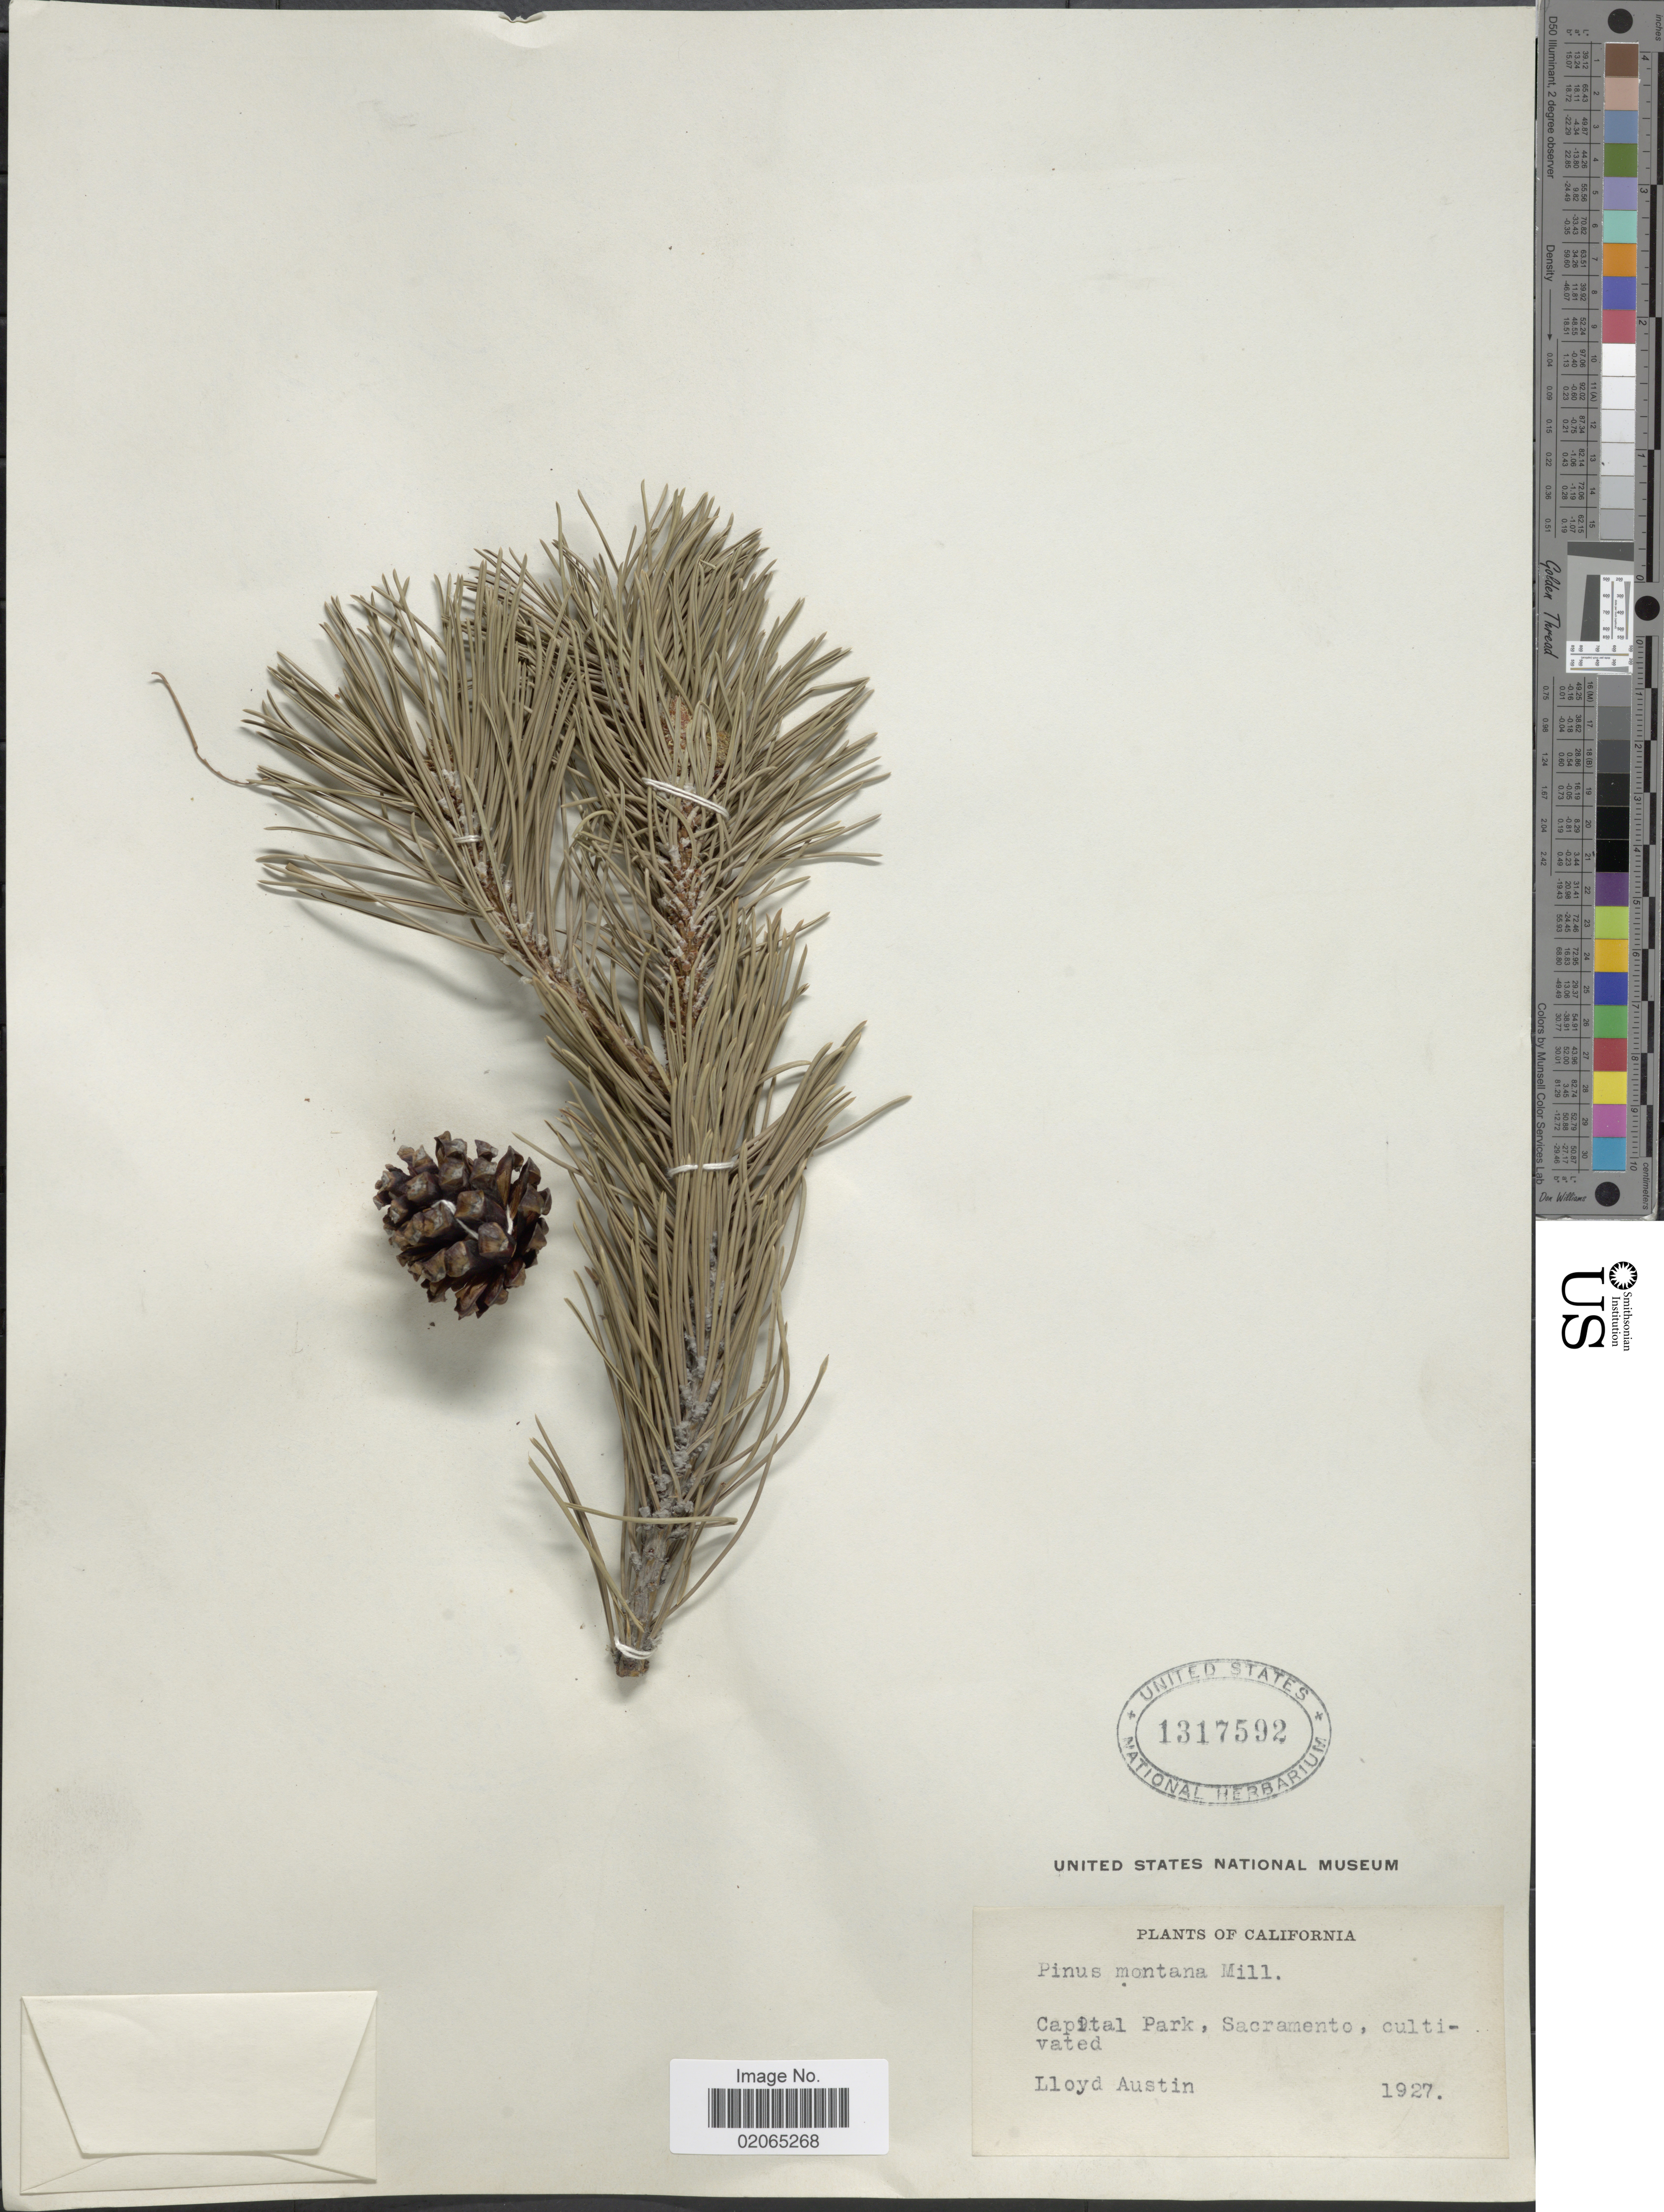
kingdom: Plantae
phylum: Tracheophyta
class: Pinopsida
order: Pinales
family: Pinaceae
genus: Pinus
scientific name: Pinus mugo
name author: Turra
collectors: L. Austin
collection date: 1927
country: United States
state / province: California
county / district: Sacramento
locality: Capital Park, Sacramento, cultivated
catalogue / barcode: US 1317592